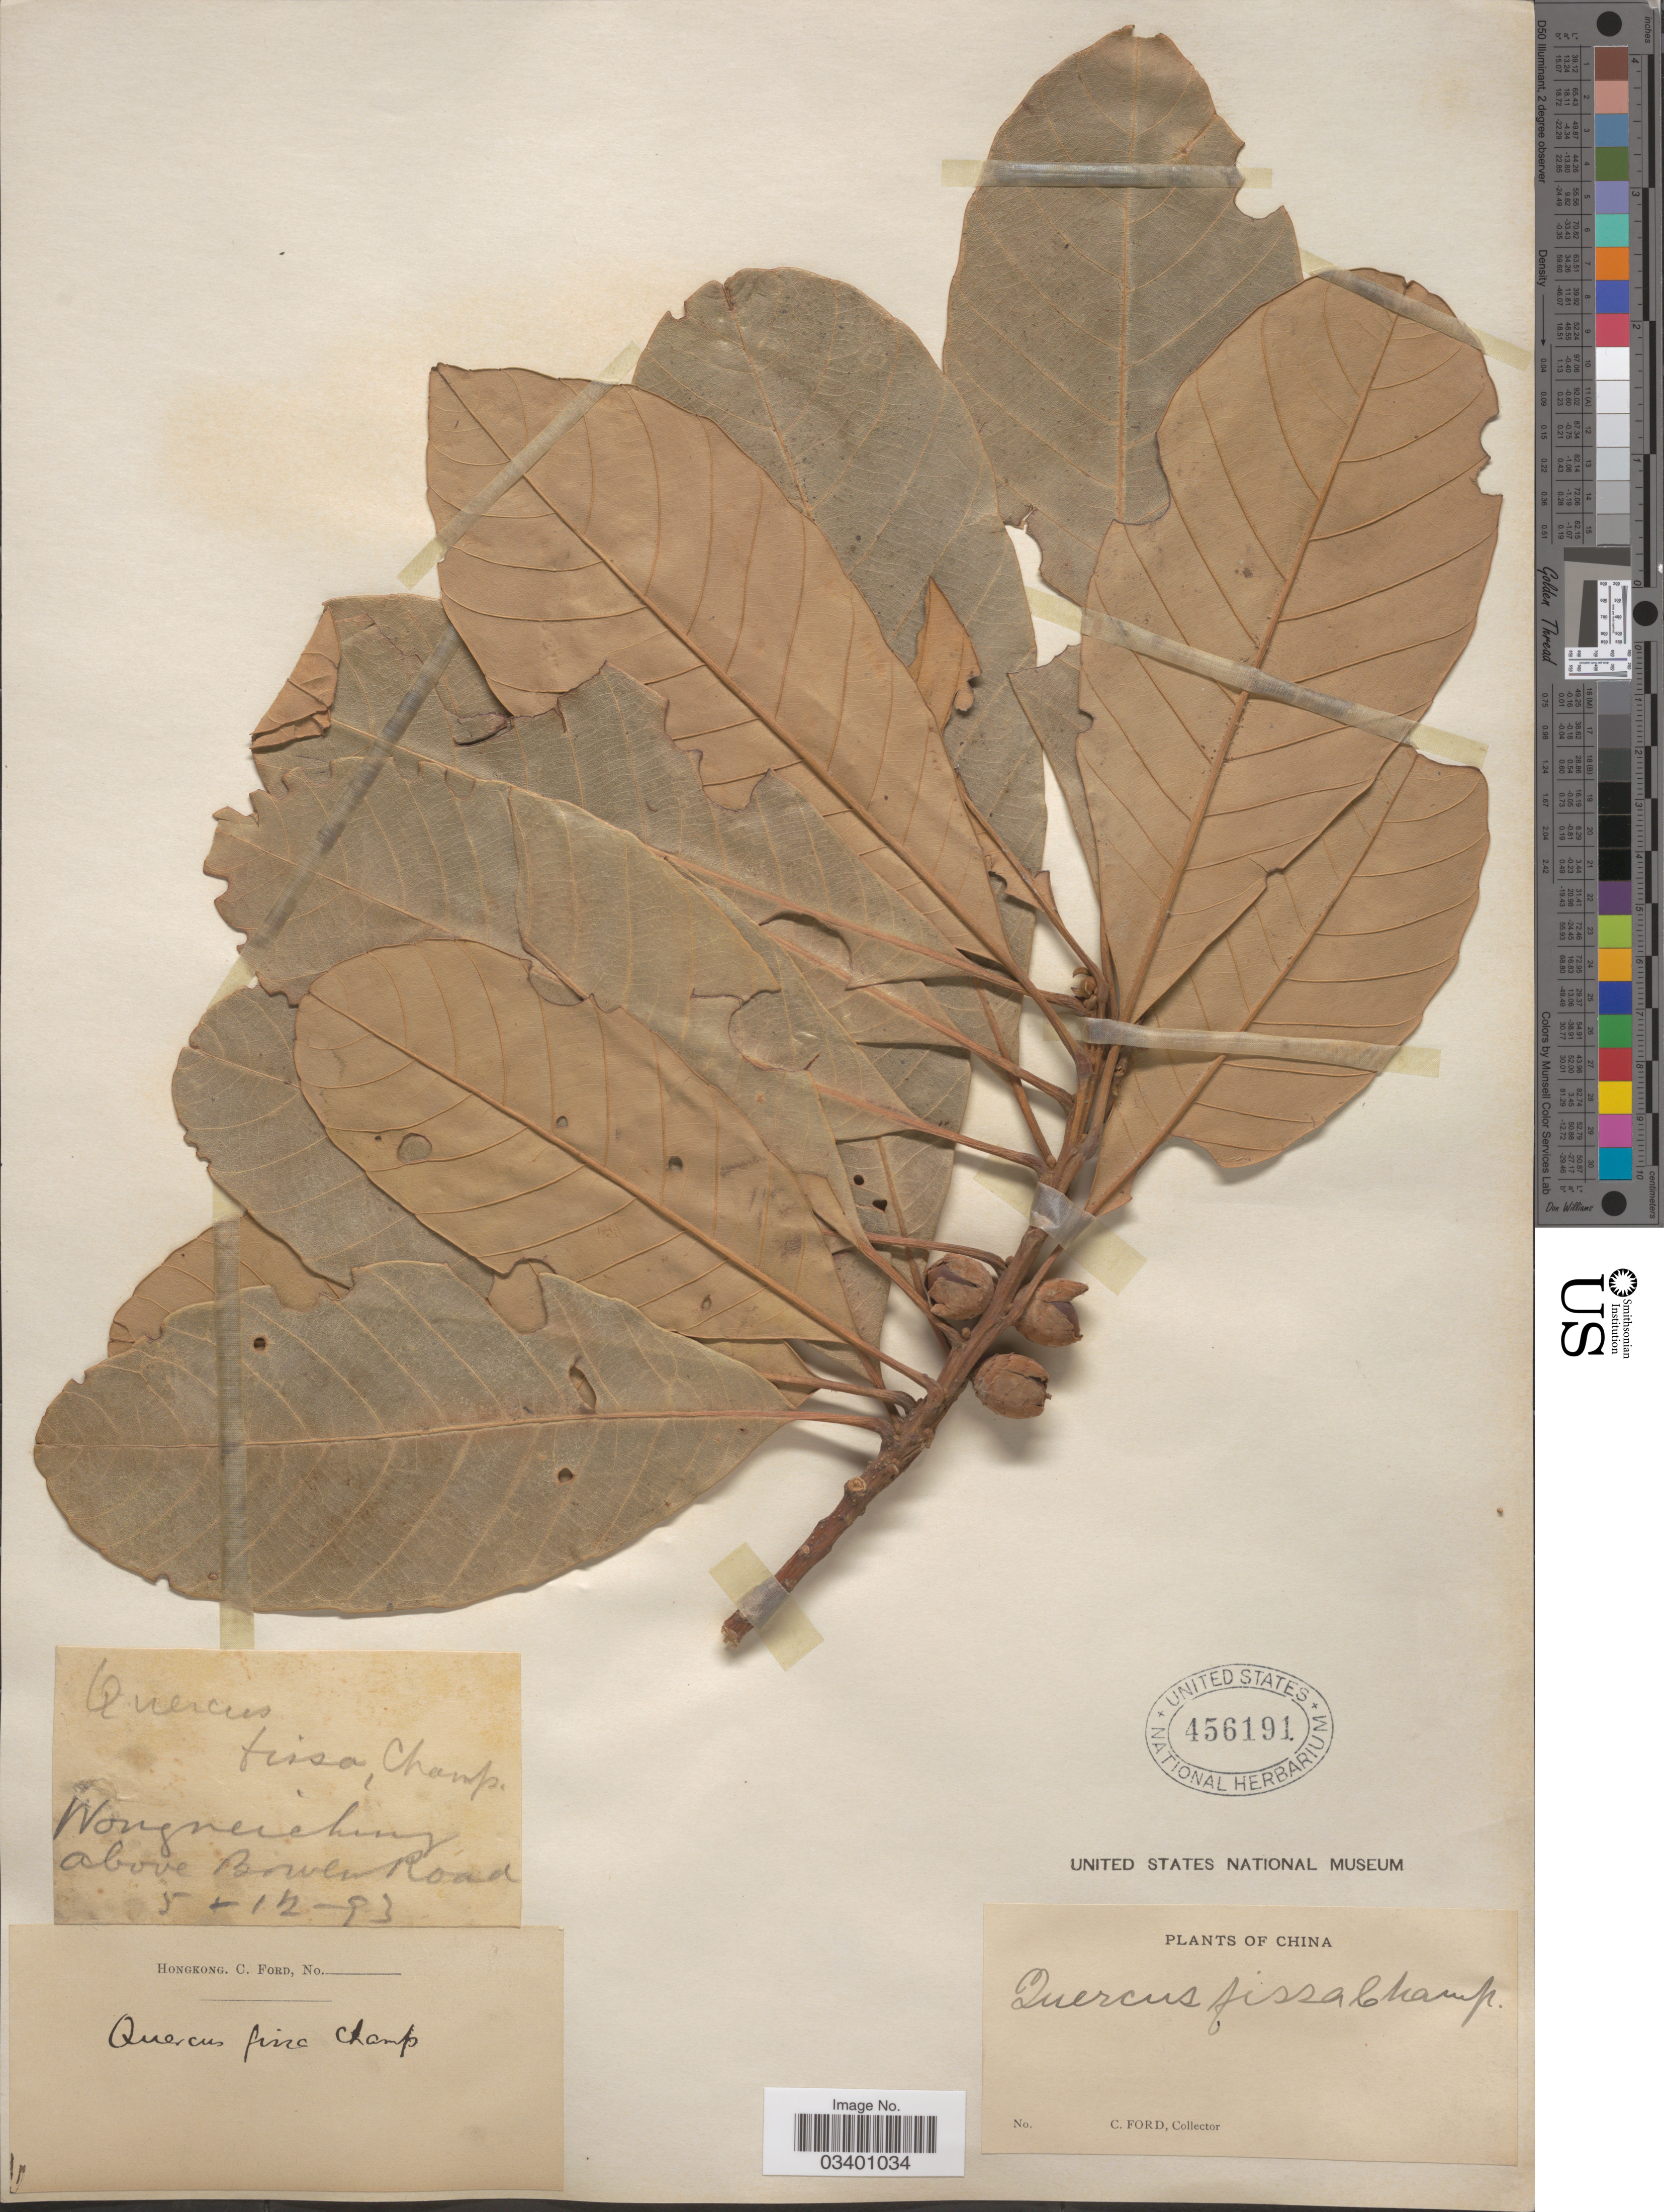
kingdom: Plantae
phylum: Tracheophyta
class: Magnoliopsida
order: Fagales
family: Fagaceae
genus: Castanopsis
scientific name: Castanopsis fissa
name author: (Champ. ex Benth.) Rehder & E.H. Wilson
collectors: C. Ford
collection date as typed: Transcribed d/m/y: 5/12/93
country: China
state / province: Hong Kong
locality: Wongeichung above Bowen Road.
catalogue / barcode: US 456191